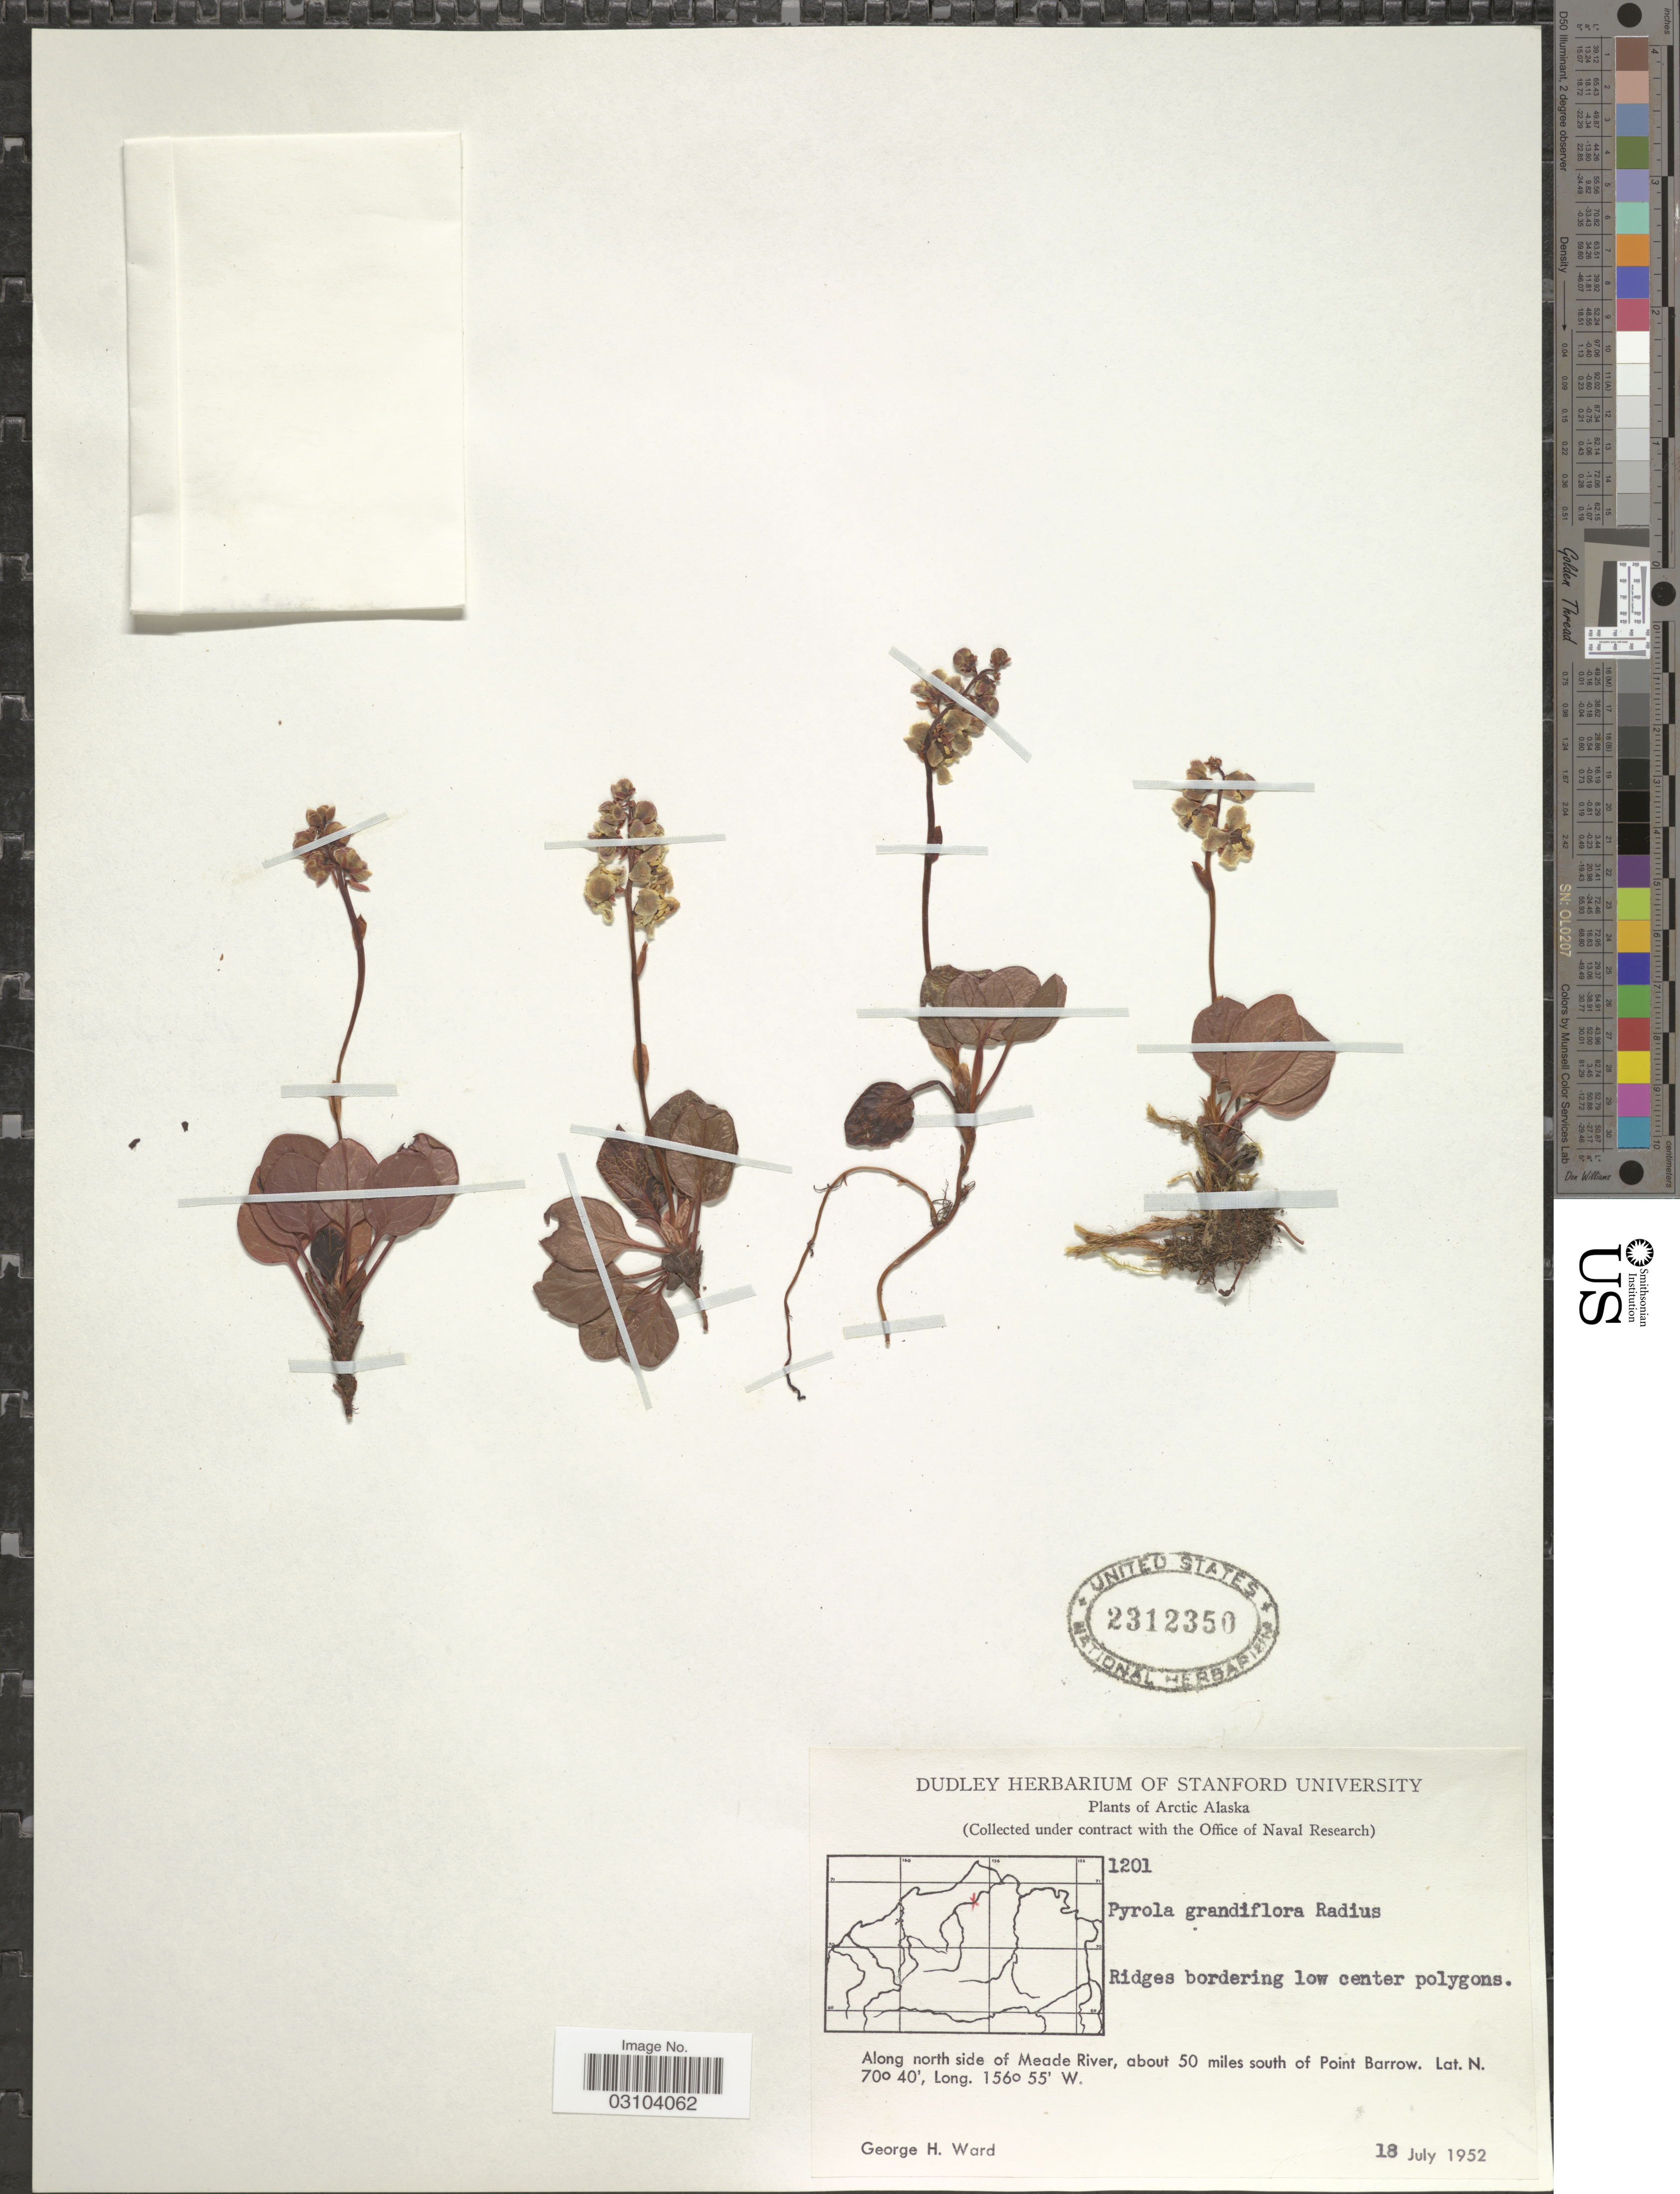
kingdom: Plantae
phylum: Tracheophyta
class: Magnoliopsida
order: Ericales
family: Ericaceae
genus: Pyrola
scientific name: Pyrola grandiflora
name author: Radius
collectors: G. H. Ward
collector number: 1201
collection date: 1952-07-18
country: United States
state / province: Alaska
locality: Arctic Alaska. Along north side of Meade River, about 50 miles south of Point Barrow.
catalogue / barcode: US 2312350